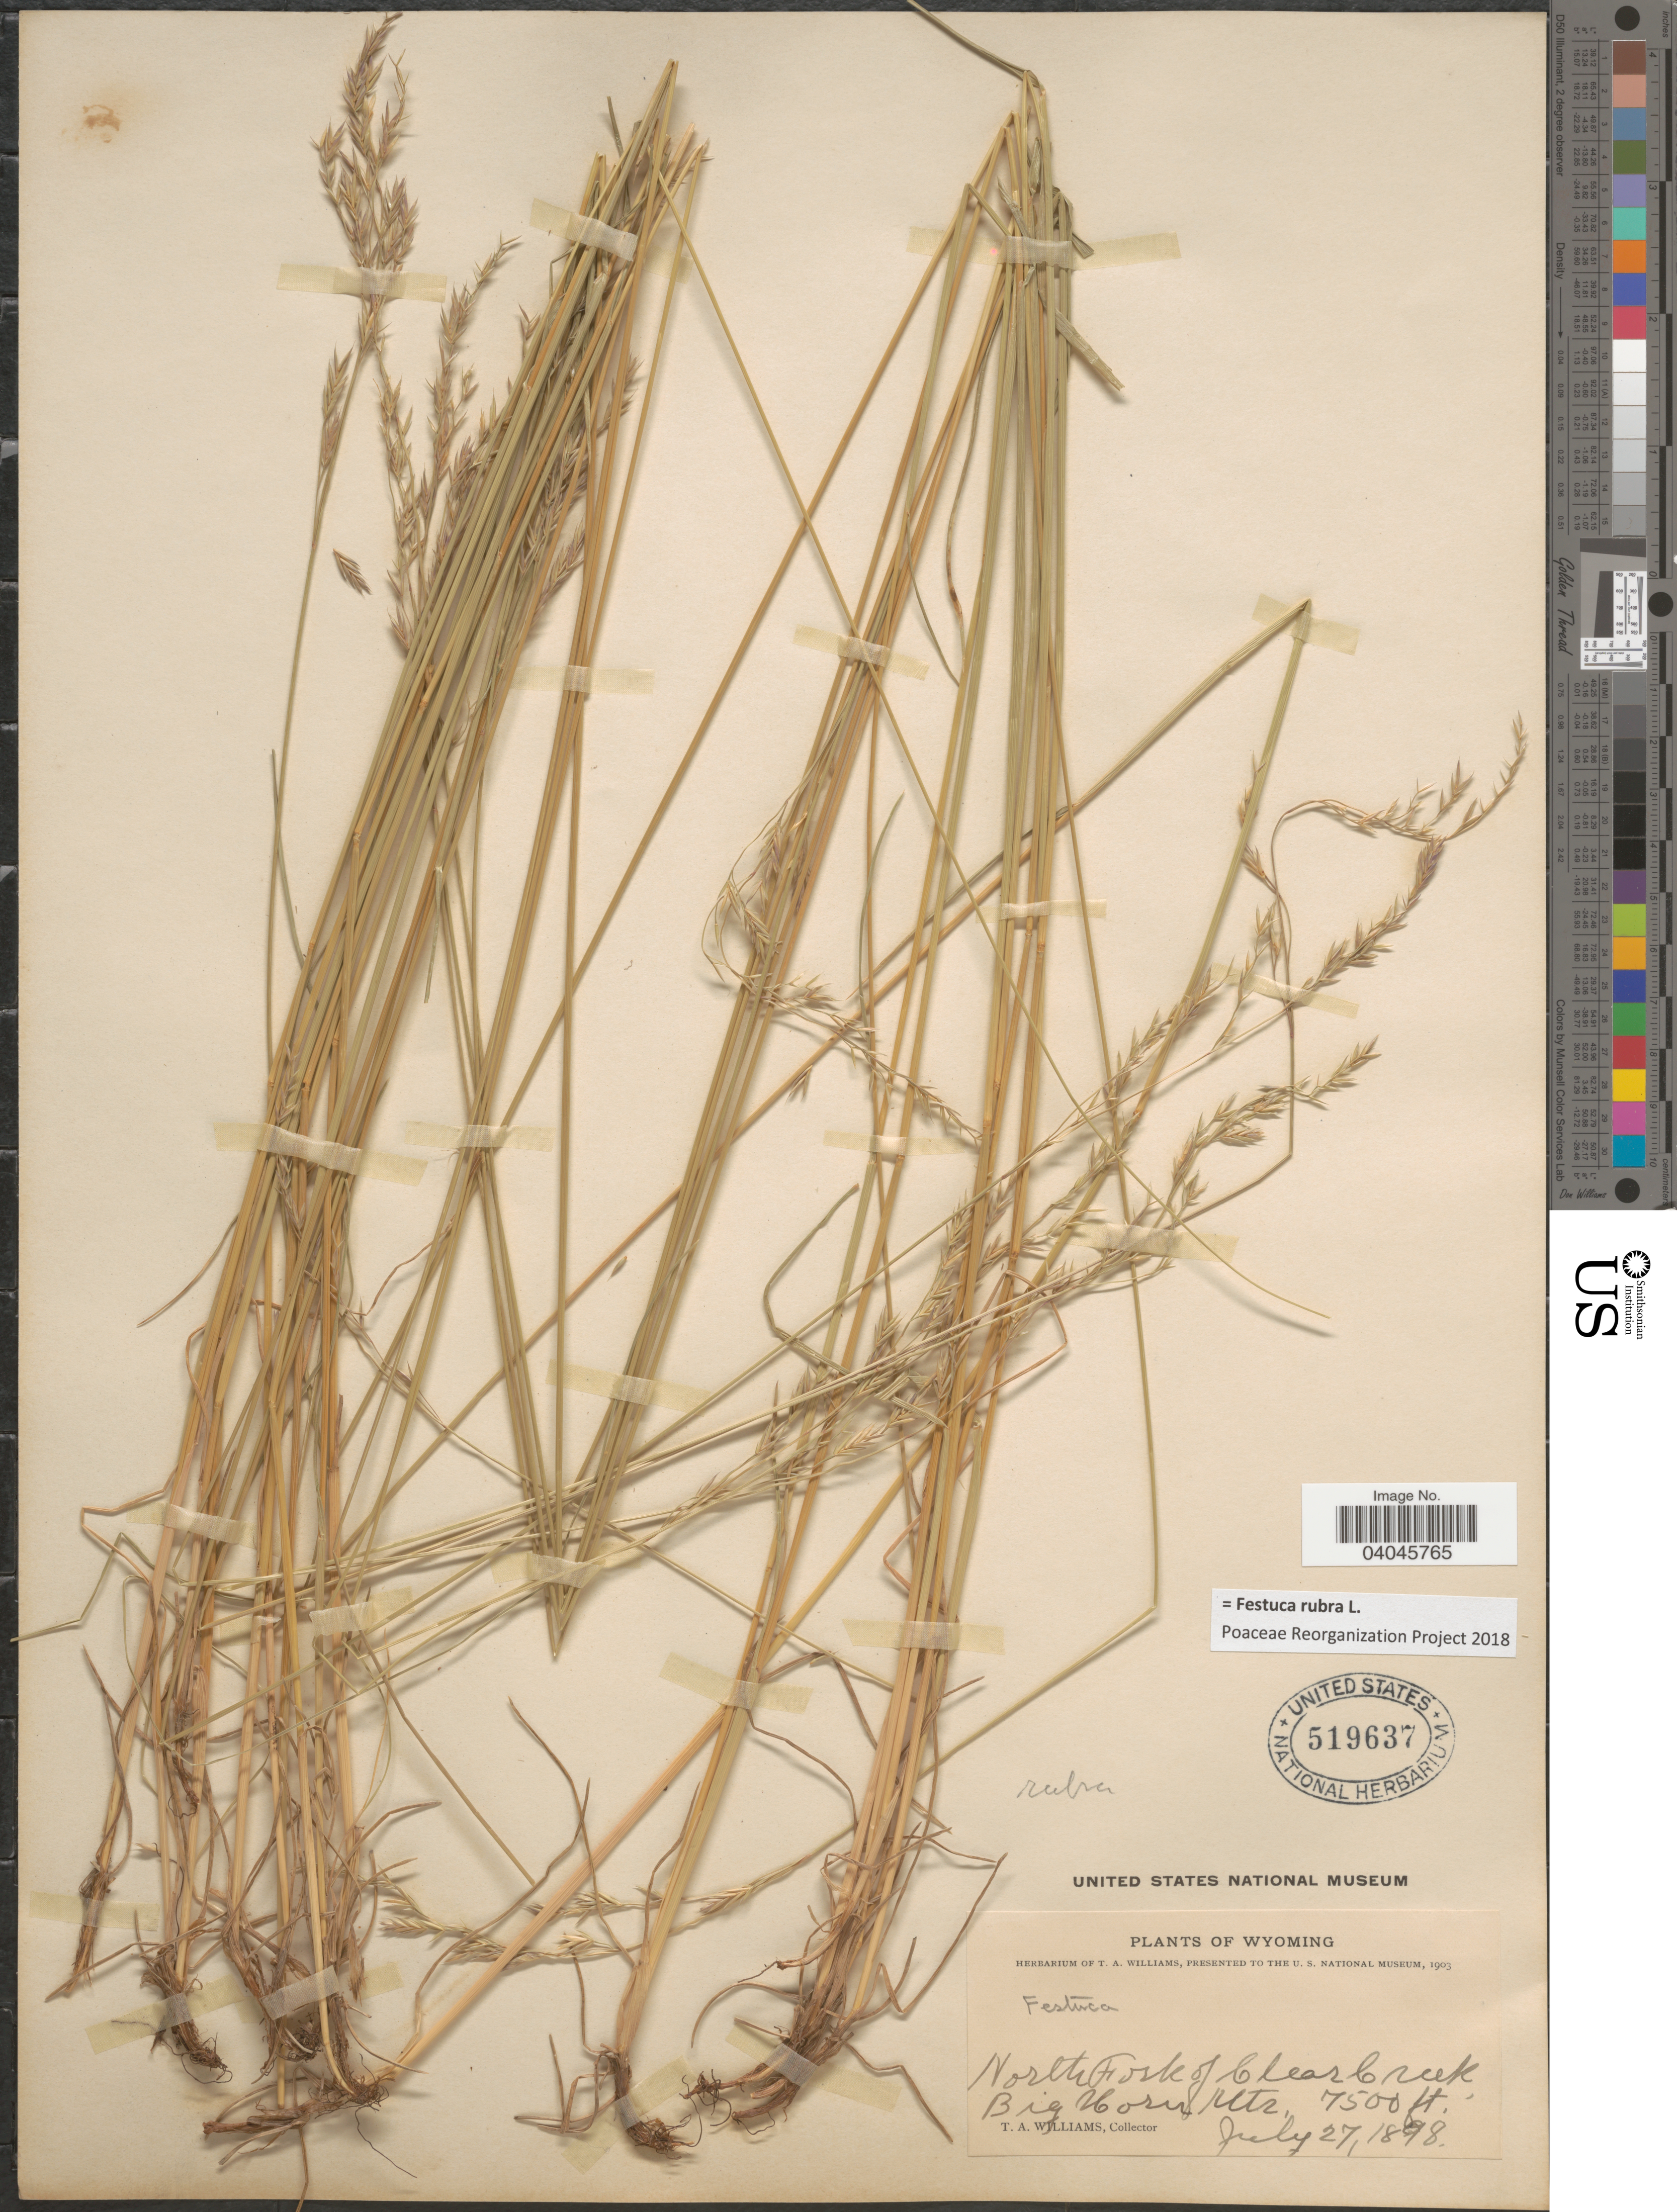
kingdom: Plantae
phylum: Tracheophyta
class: Liliopsida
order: Poales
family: Poaceae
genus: Festuca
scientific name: Festuca rubra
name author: L.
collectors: T. Williams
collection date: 1898-07-27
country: United States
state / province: Wyoming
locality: North Fork of Clear Creek. Big Horn Mts.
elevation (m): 2286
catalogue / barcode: US 519637